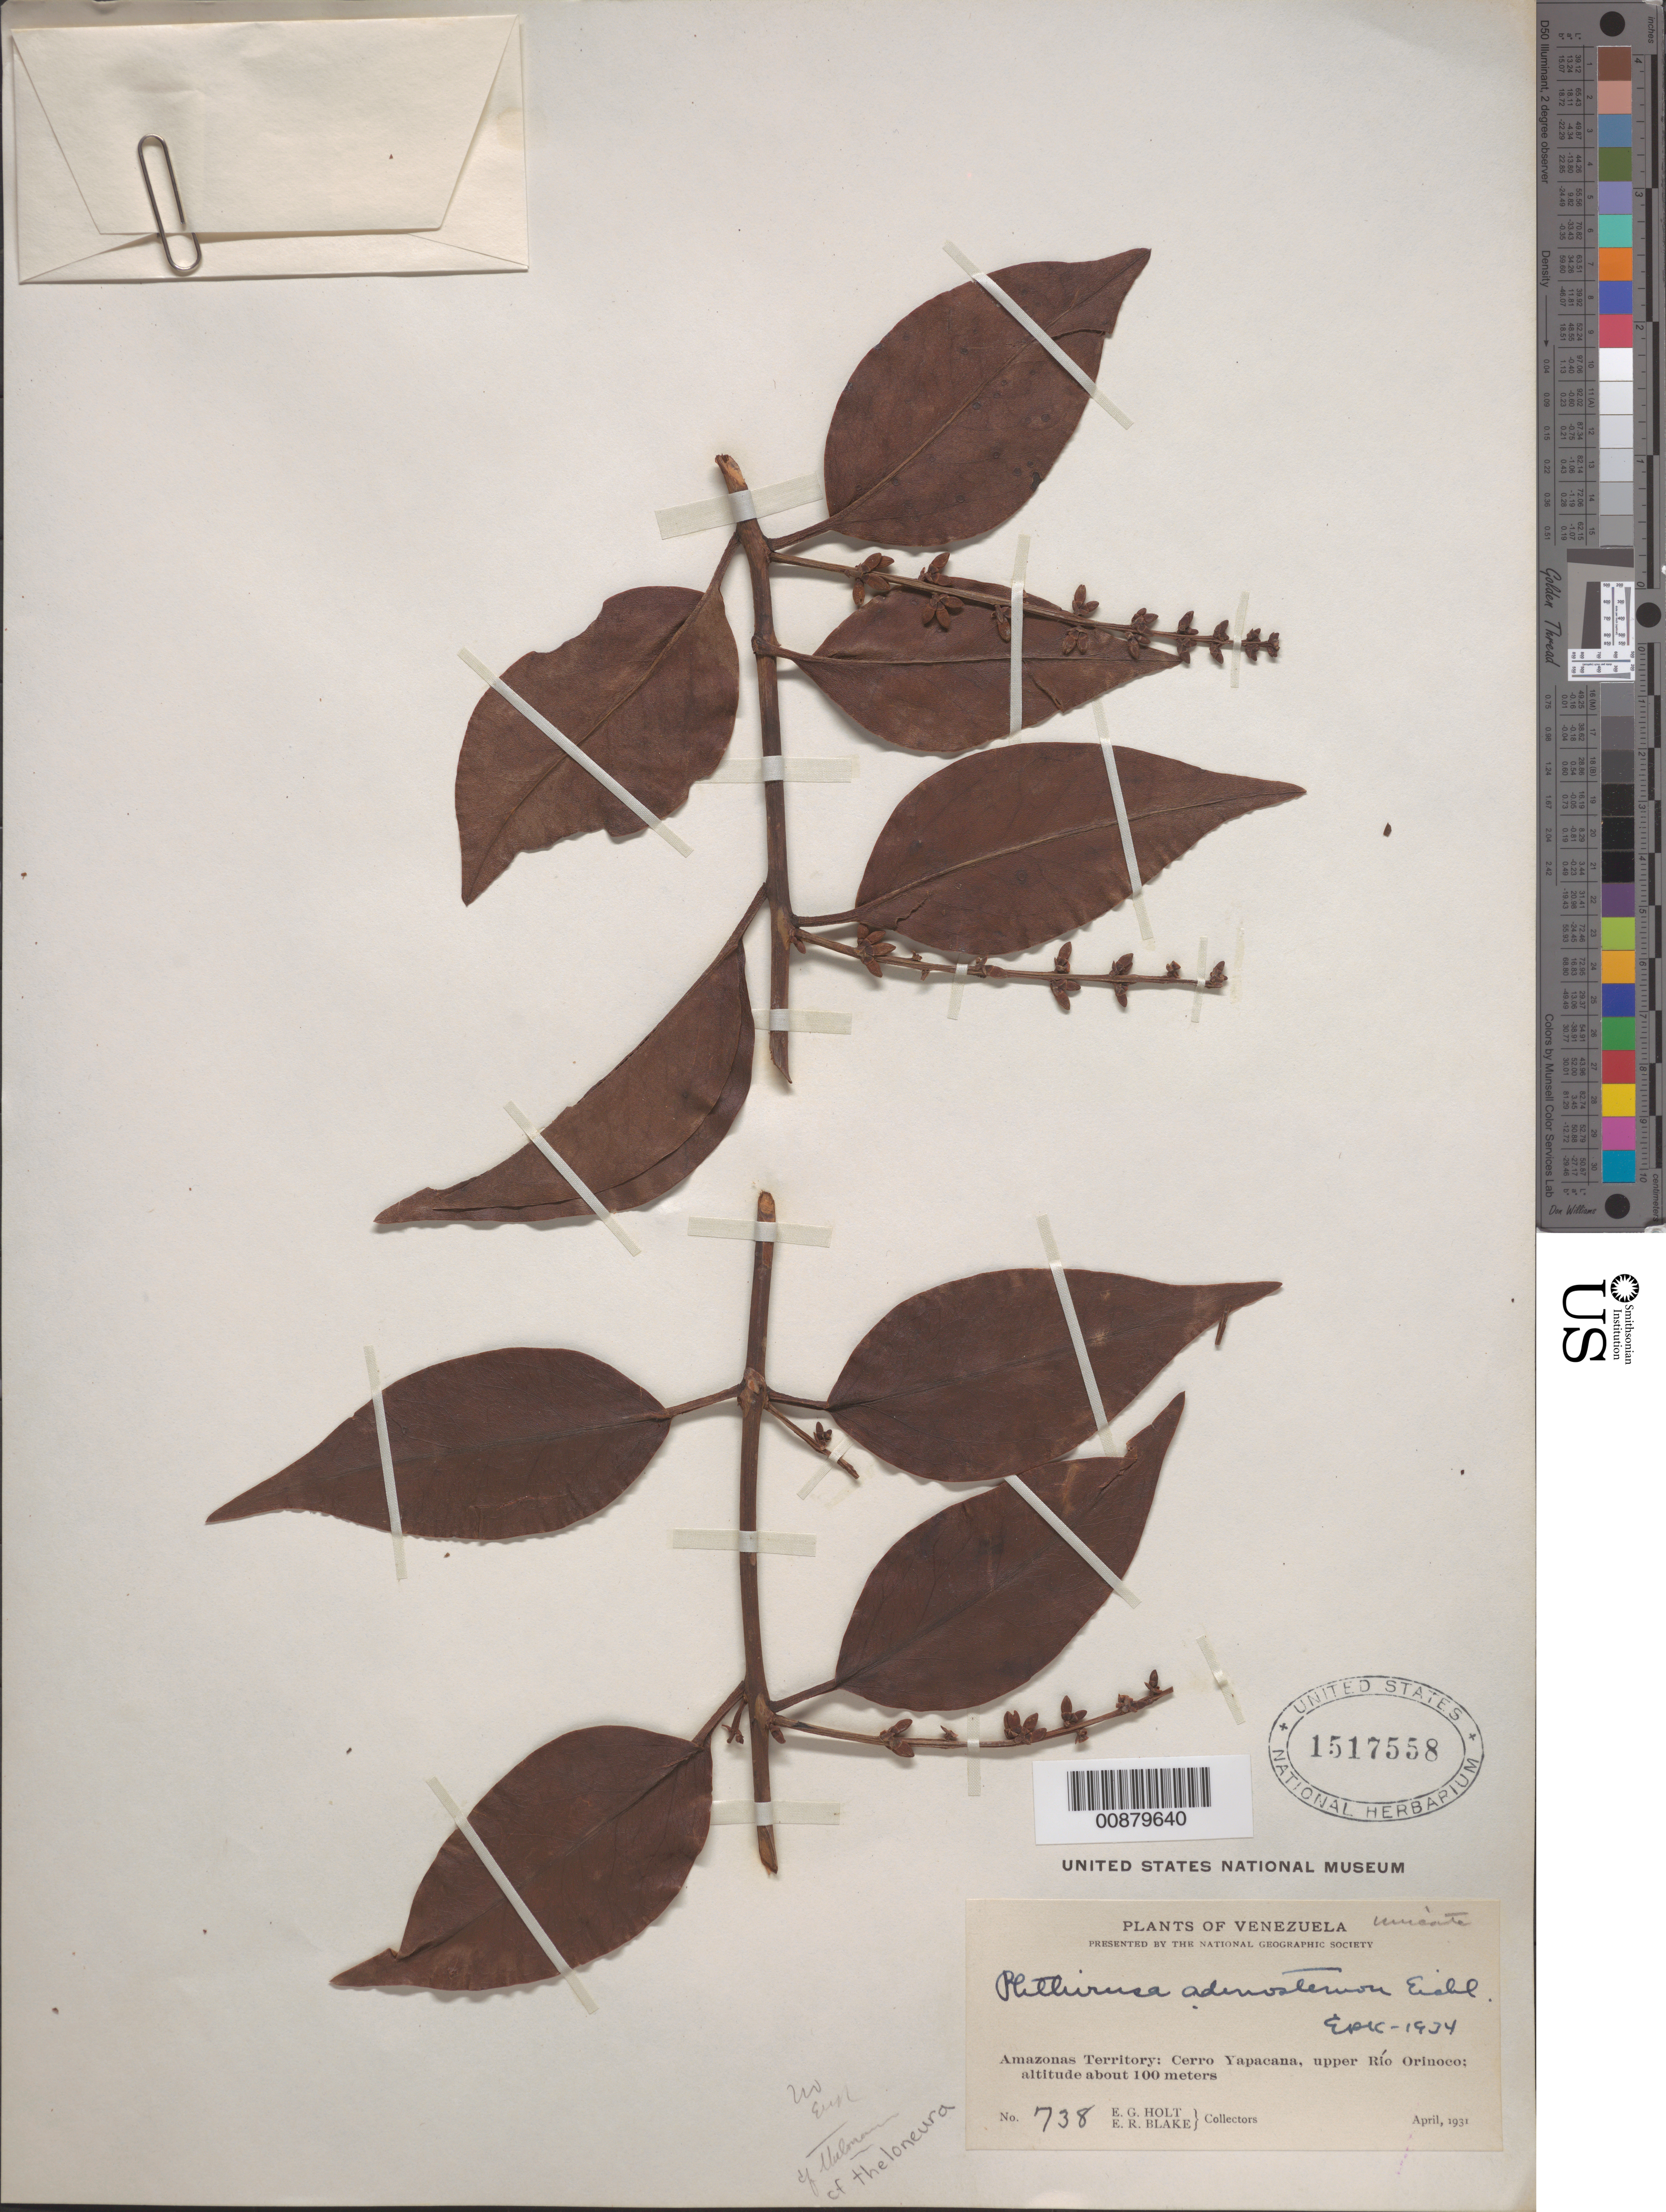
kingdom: Plantae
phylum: Tracheophyta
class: Magnoliopsida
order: Santalales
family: Loranthaceae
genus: Phthirusa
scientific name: Phthirusa theloneura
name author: Eichler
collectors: E. Holt & E. R. Blake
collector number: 738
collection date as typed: Apr-31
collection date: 1931-04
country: Venezuela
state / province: Amazonas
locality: Cerro Yapacána, upper Río Orinoco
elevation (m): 100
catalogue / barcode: US 1517558